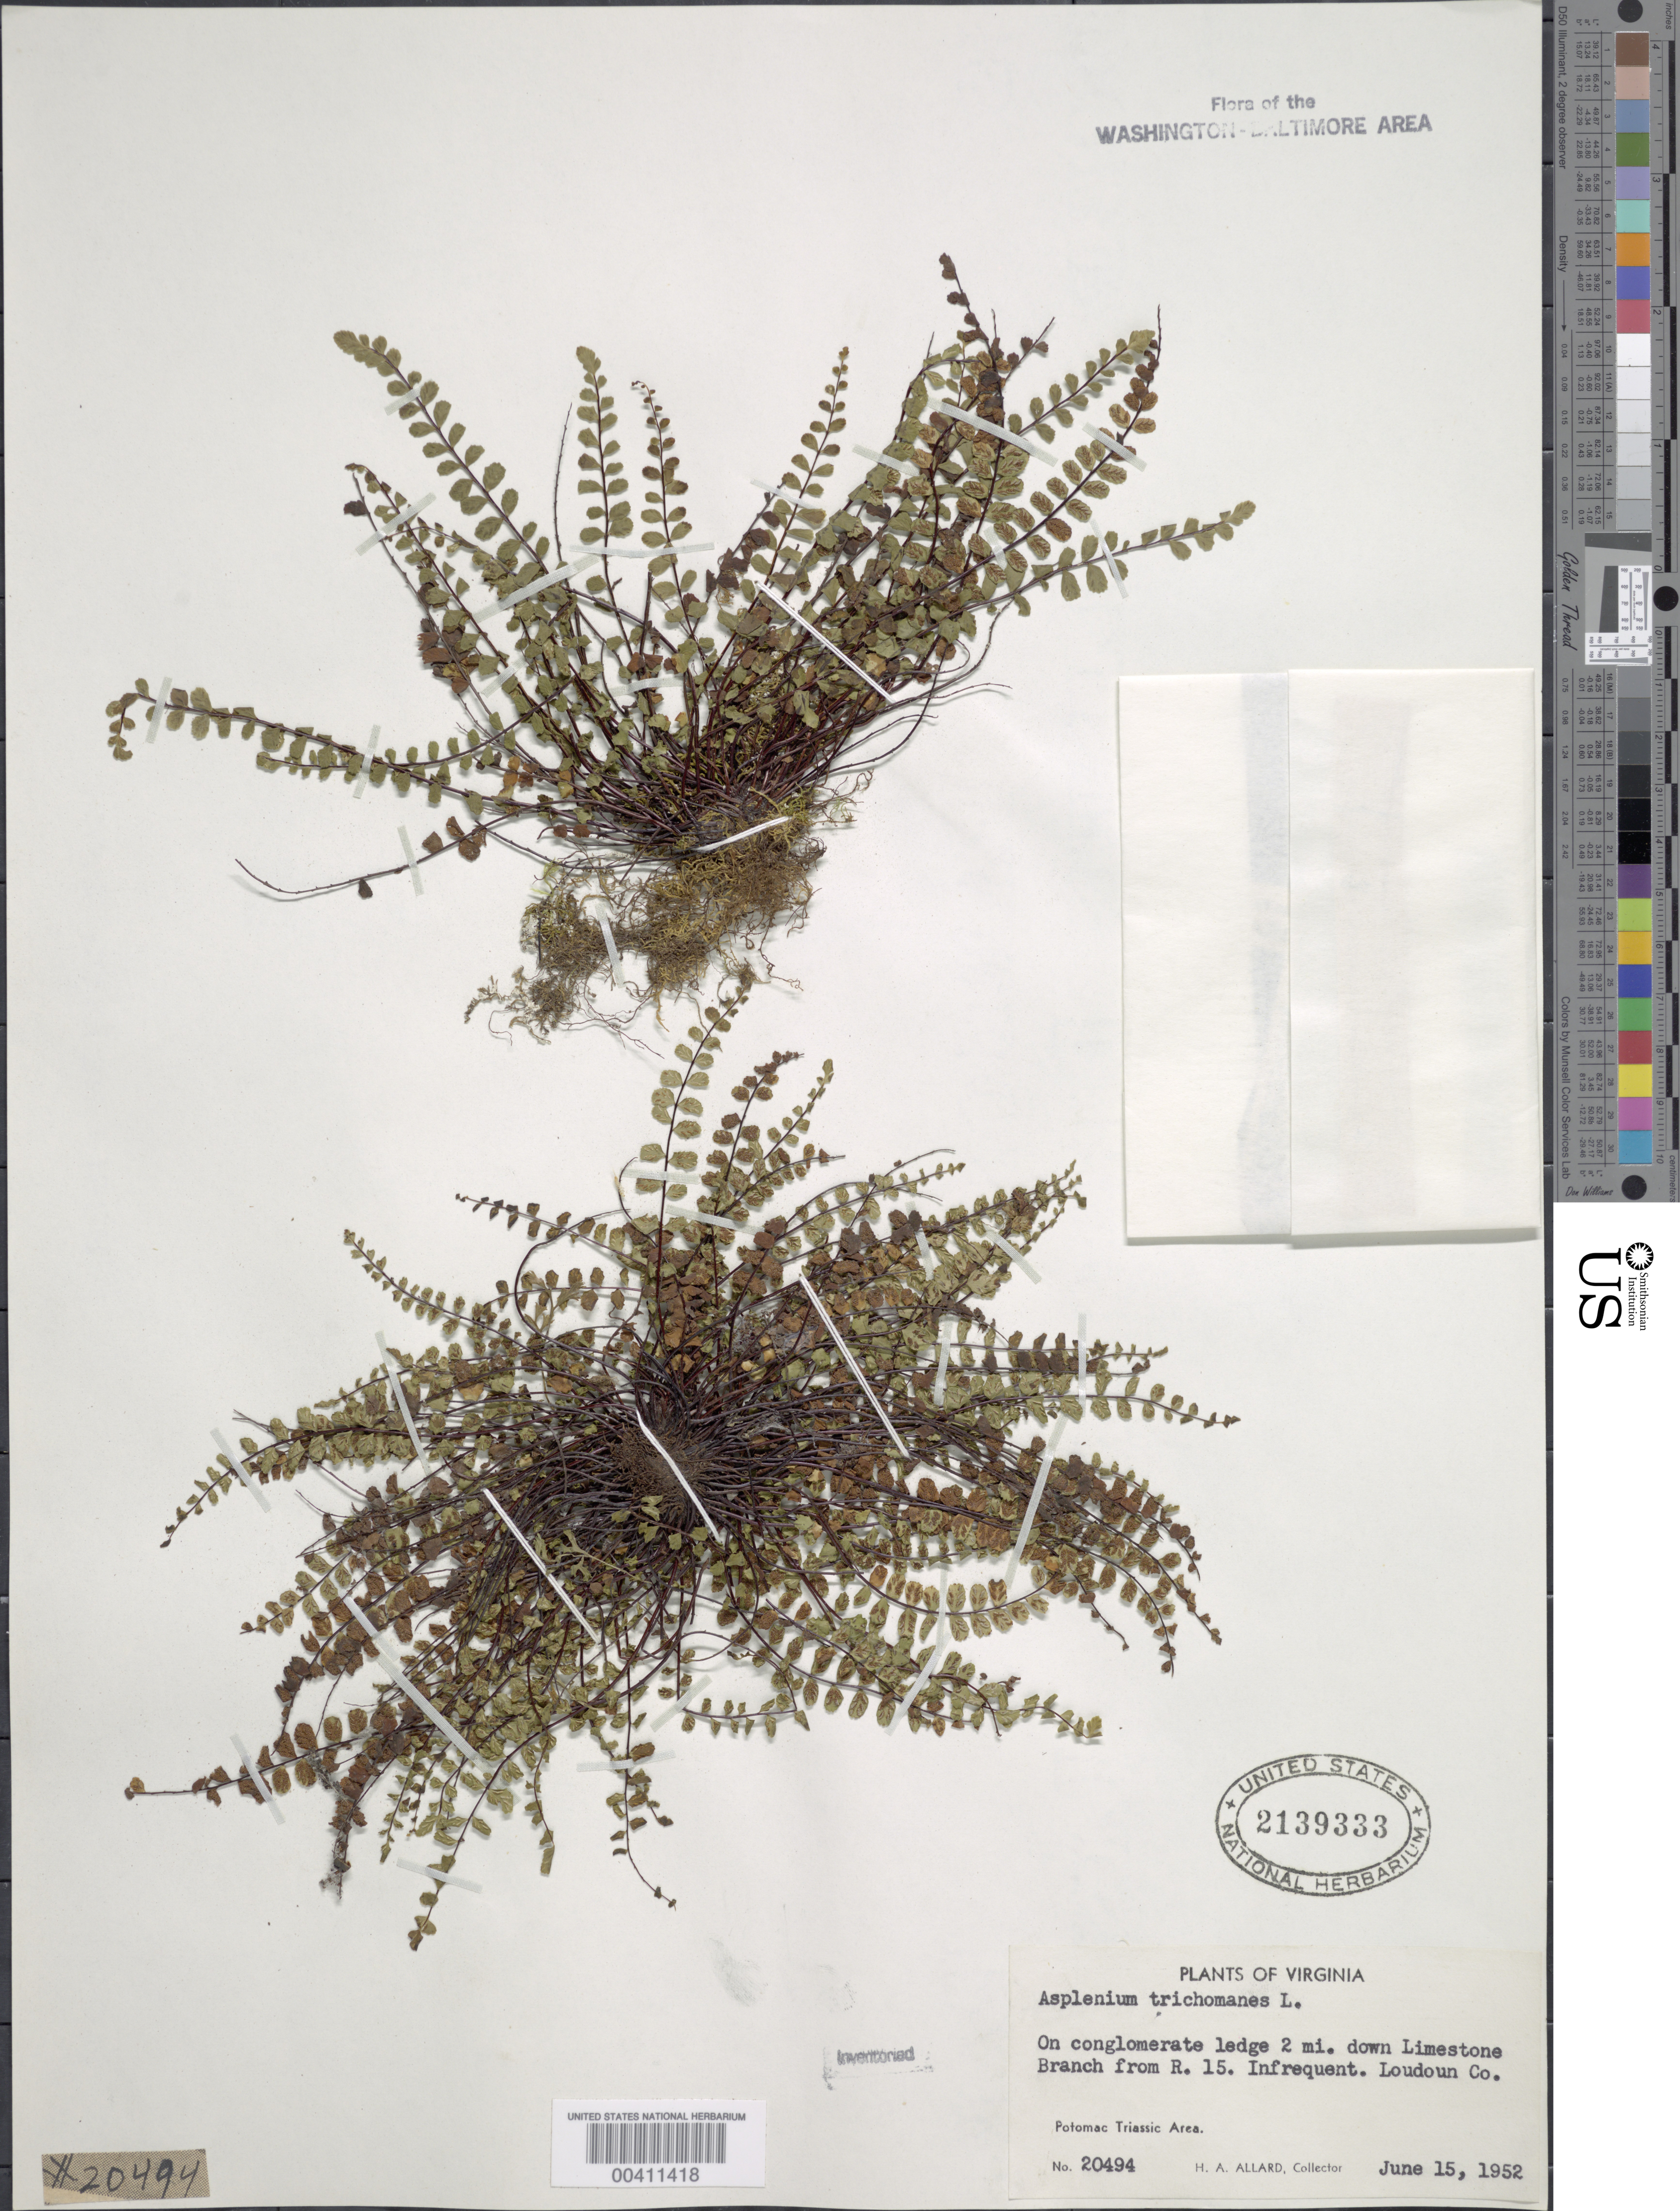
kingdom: Plantae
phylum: Tracheophyta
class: Polypodiopsida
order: Polypodiales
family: Aspleniaceae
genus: Asplenium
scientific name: Asplenium trichomanes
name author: L.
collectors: H. A. Allard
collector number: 20494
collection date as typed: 15 Jun 1952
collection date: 1952-06-15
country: United States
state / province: Virginia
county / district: Loudoun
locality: downstream from Route 15 on Limestone Branch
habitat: On conglomerate ledge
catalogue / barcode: US 2139333